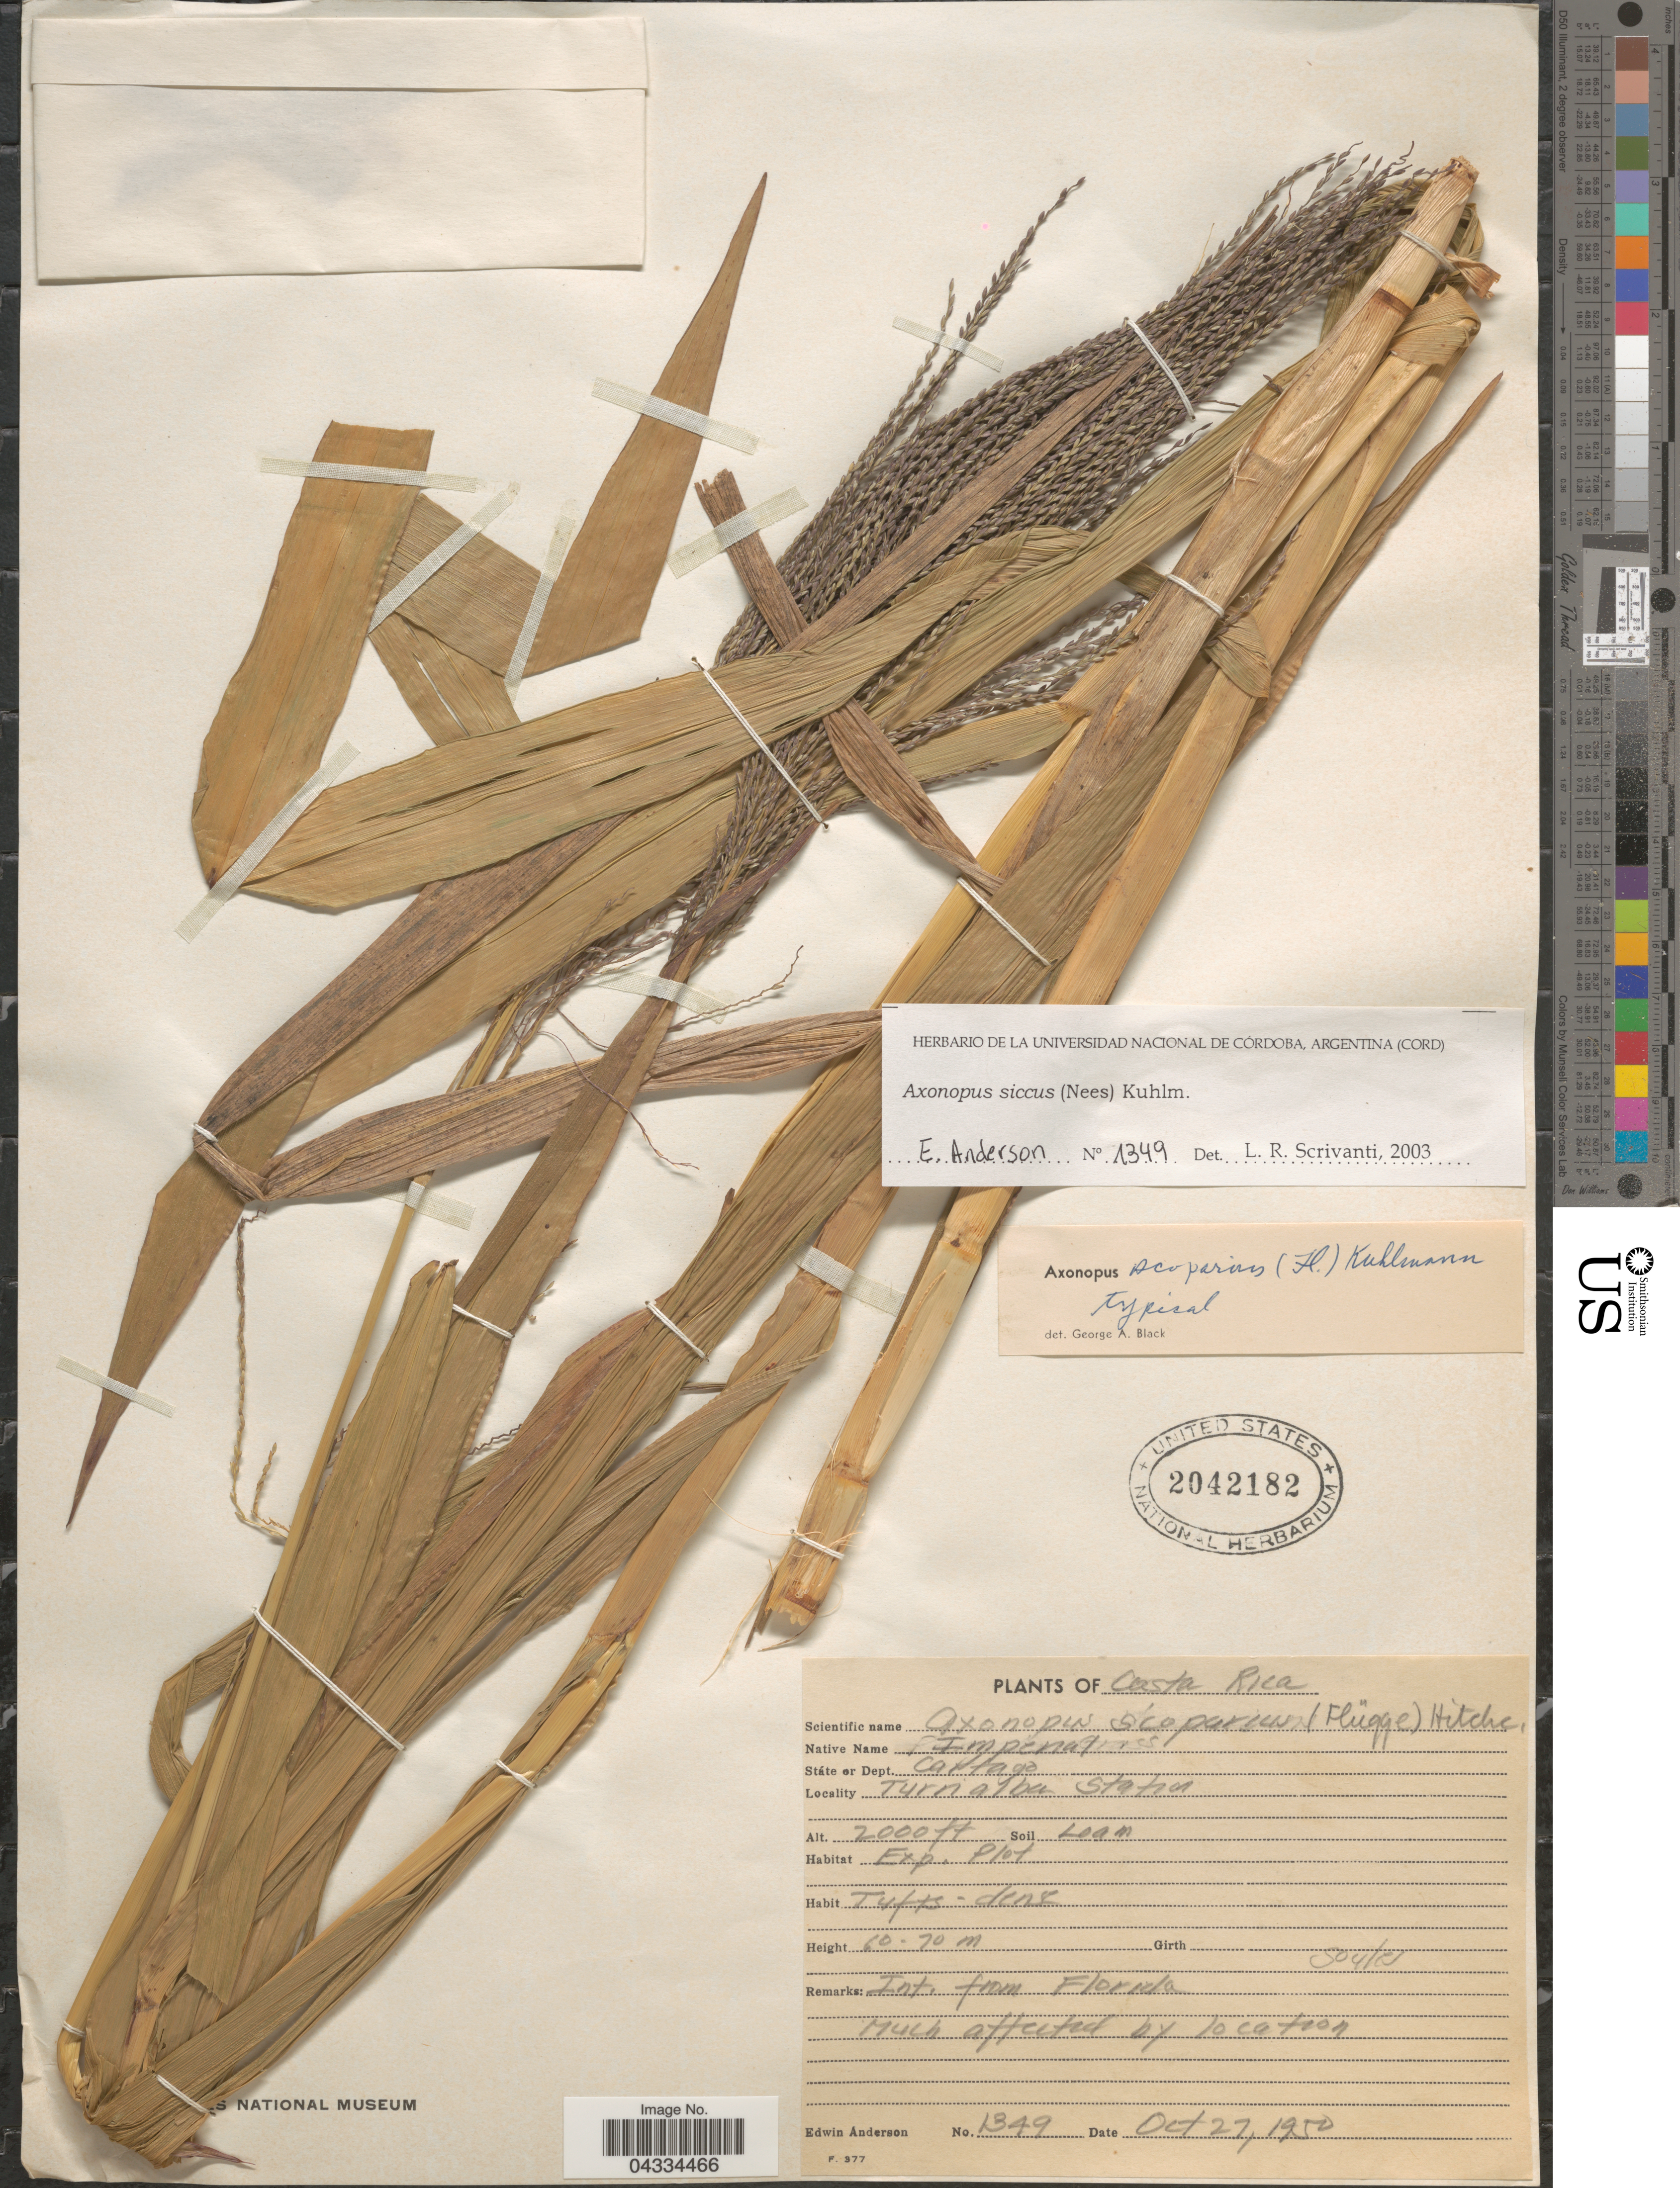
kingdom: Plantae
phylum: Tracheophyta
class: Liliopsida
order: Poales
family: Poaceae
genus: Axonopus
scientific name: Axonopus siccus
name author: (Nees) Kuhlm.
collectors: E. Anderson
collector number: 1349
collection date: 1950-10-27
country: Costa Rica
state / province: Cartago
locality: State or Dept. Cartago. Turrialba Station. Exp. Plot.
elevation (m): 610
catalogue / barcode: US 2042182